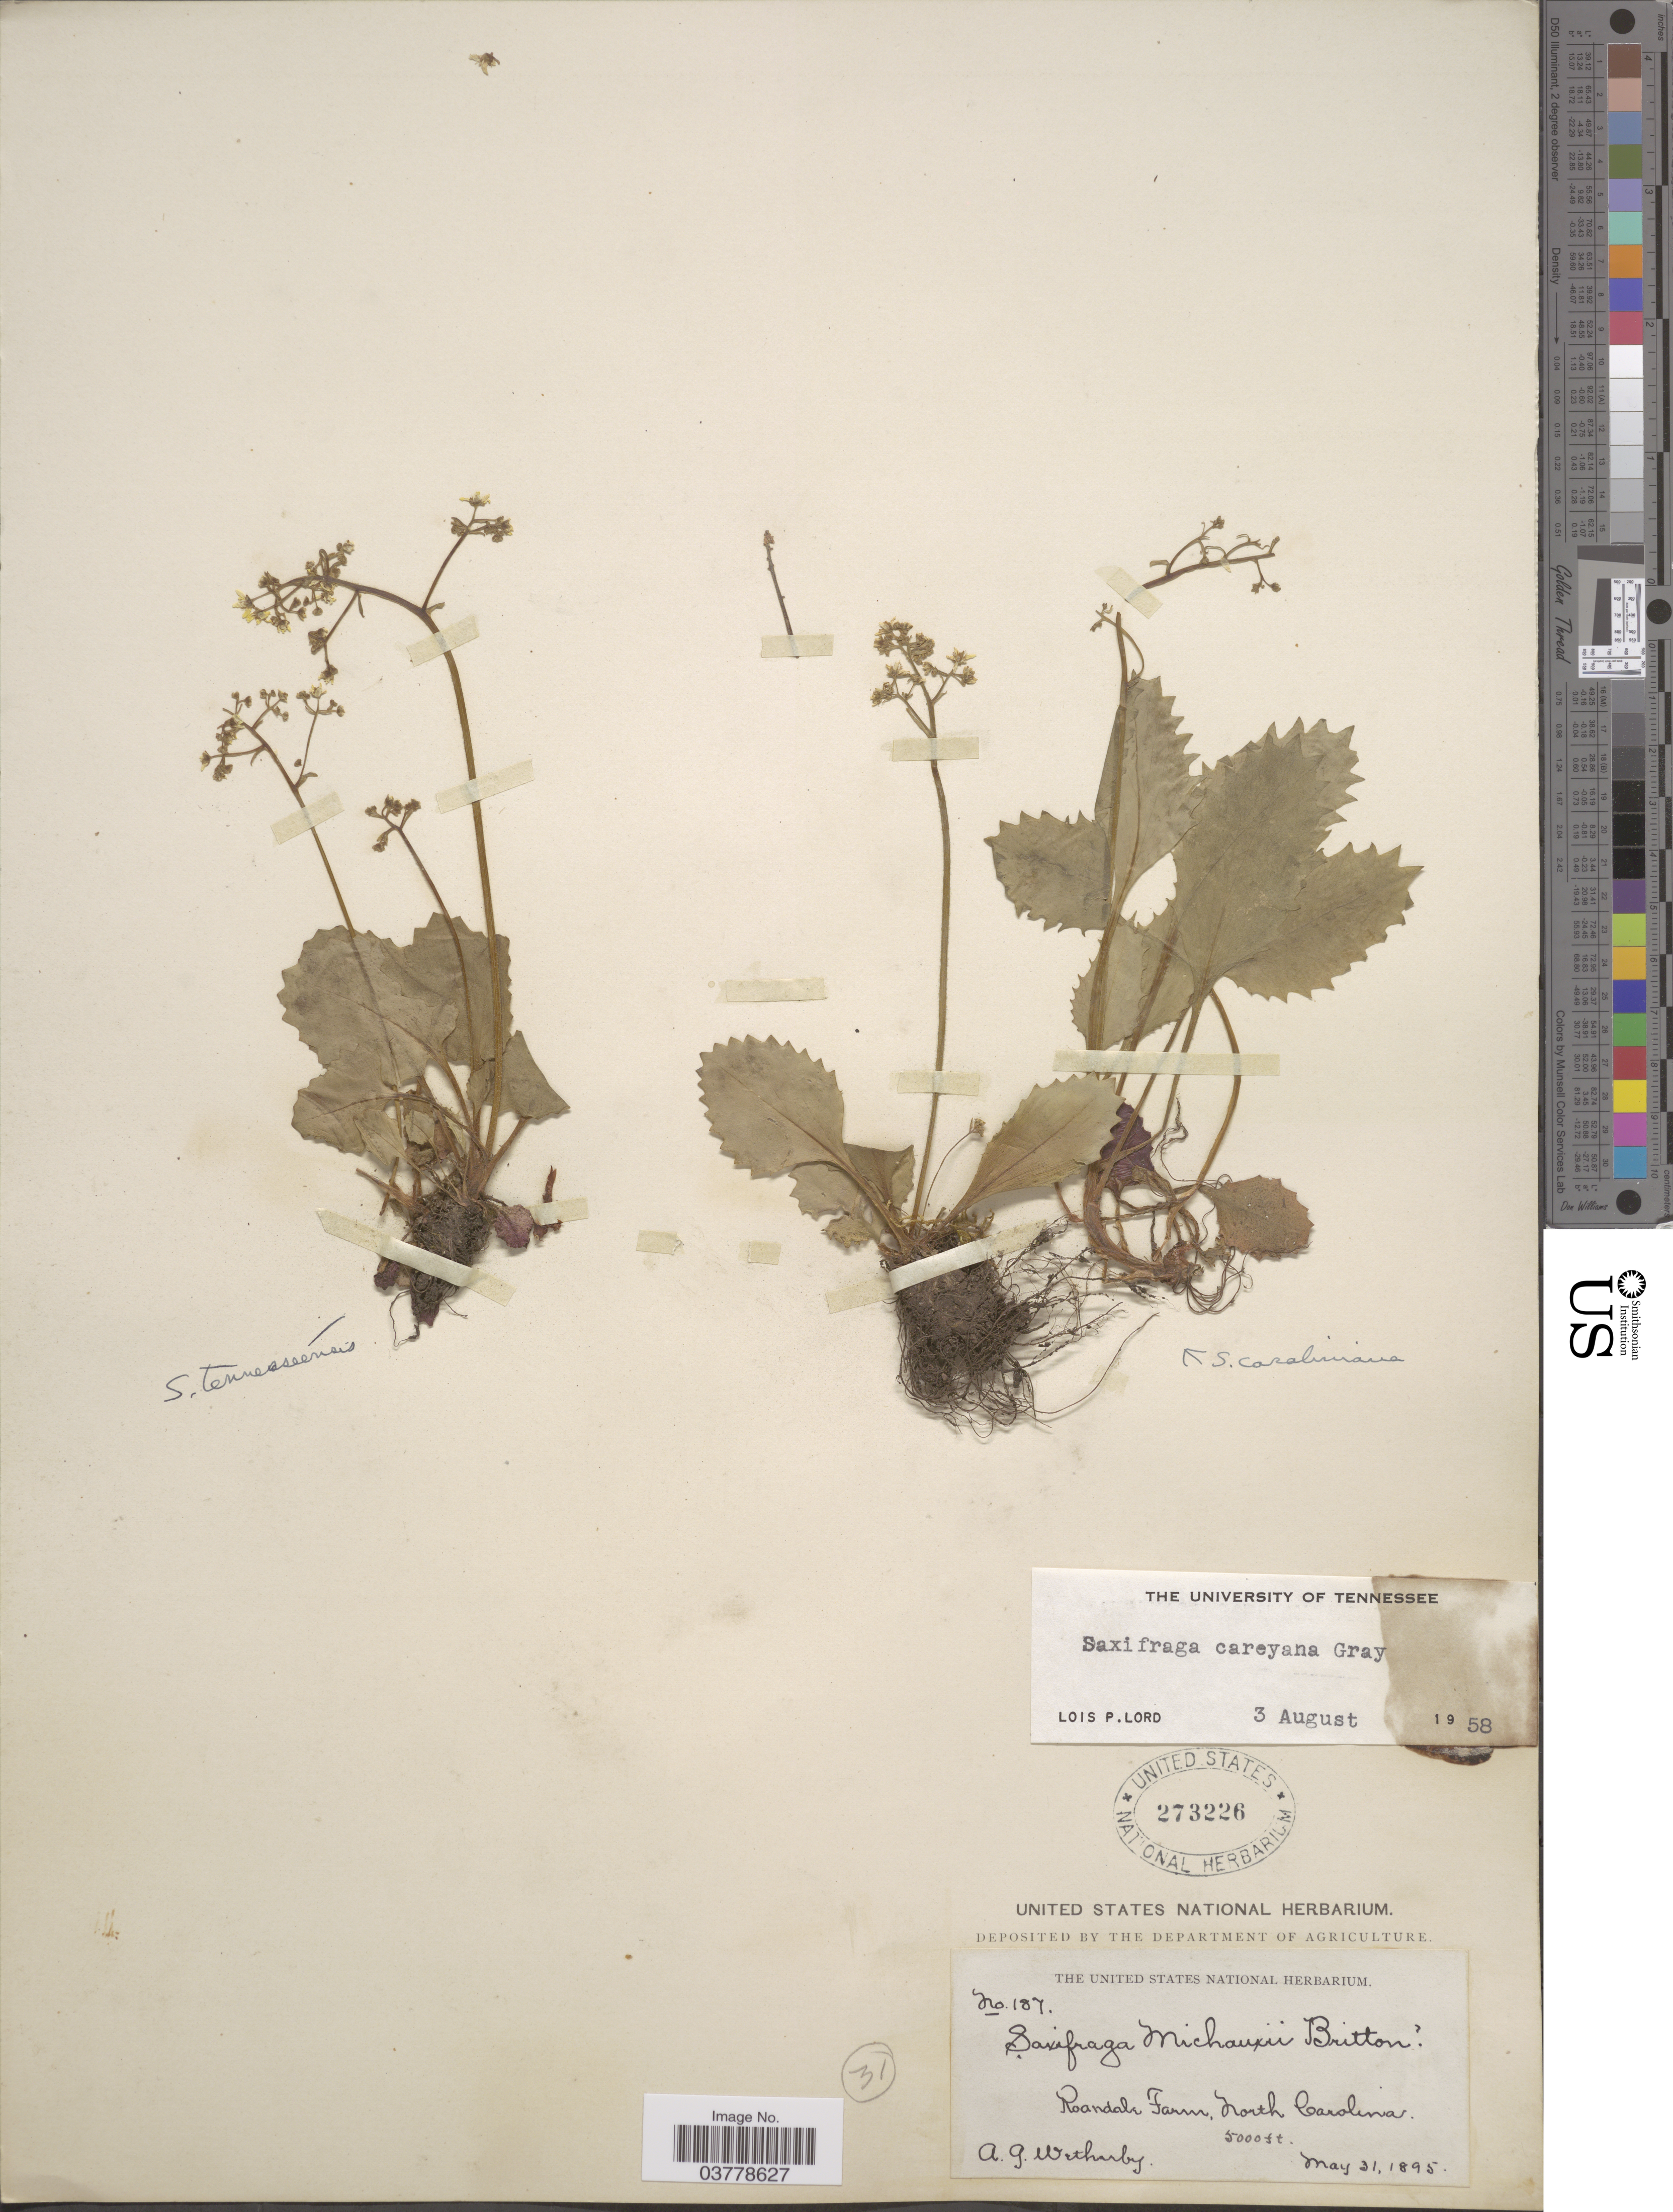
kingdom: Plantae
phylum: Tracheophyta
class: Magnoliopsida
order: Saxifragales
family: Saxifragaceae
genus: Saxifraga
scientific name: Saxifraga careyana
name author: A. Gray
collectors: A. Wetherby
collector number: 187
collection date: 1895-05-31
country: United States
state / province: North Carolina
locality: Roandale Farm.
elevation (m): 1524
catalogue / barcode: US 273226